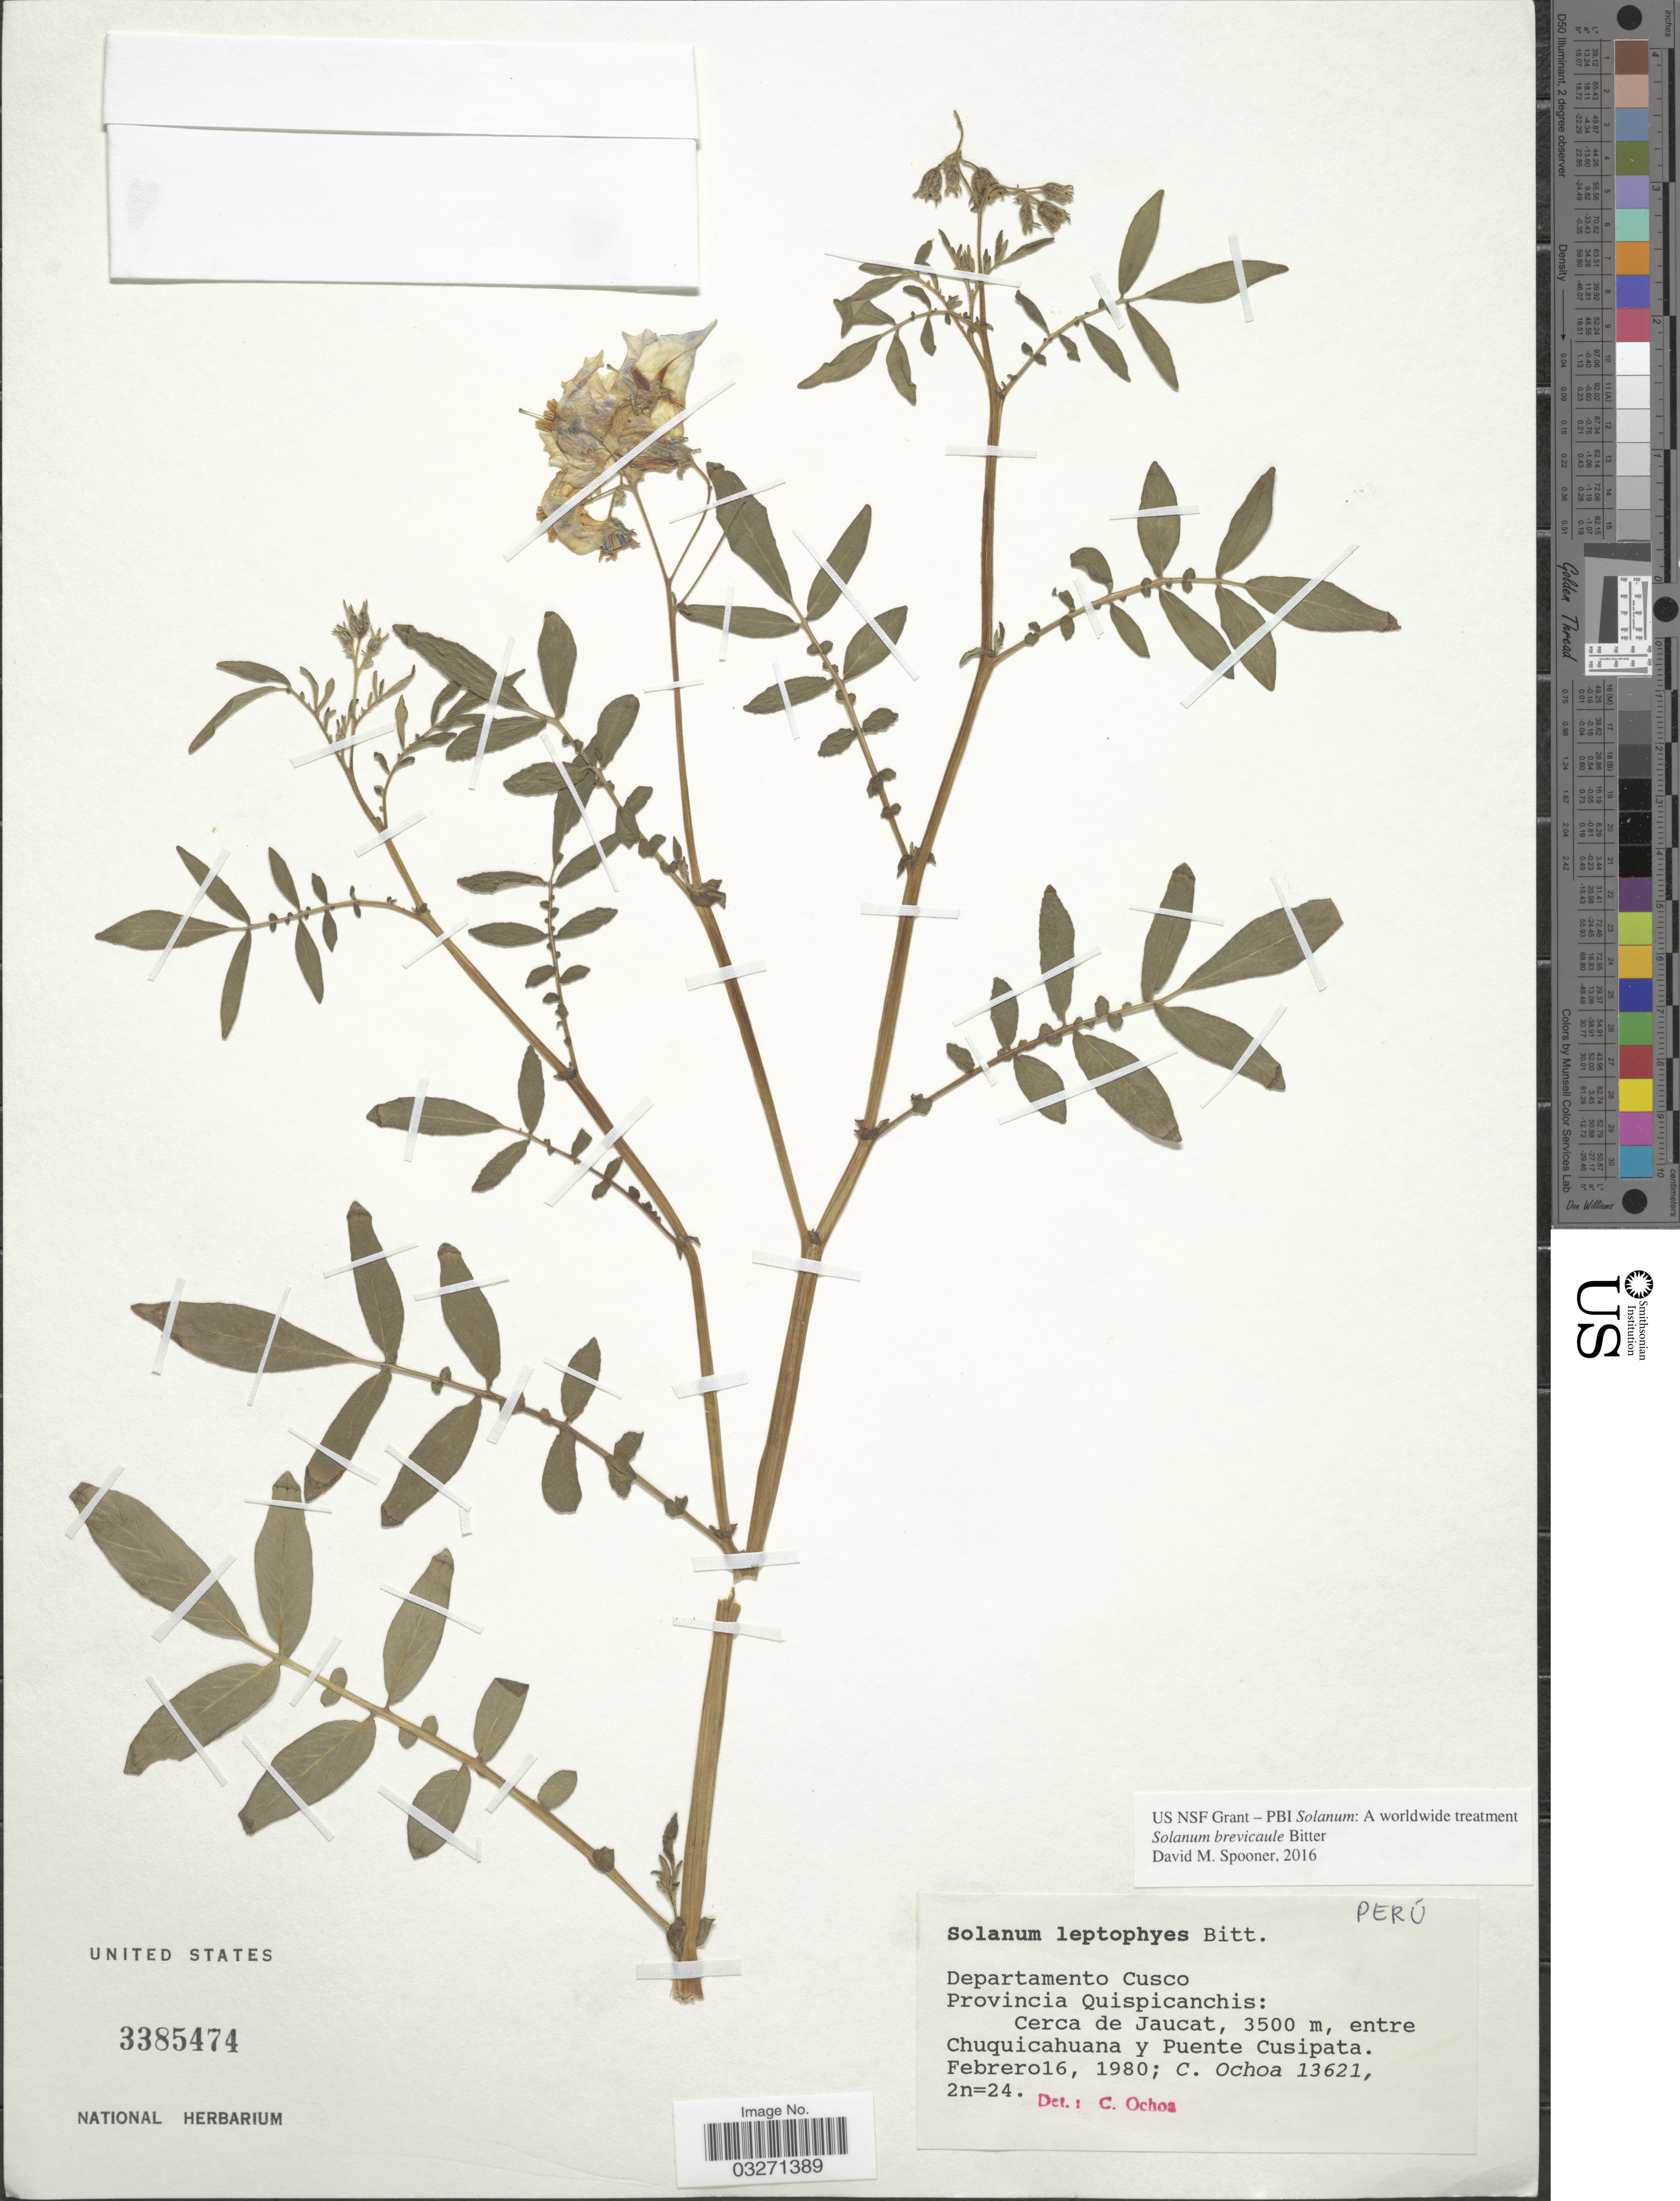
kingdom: Plantae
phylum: Tracheophyta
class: Magnoliopsida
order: Solanales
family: Solanaceae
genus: Solanum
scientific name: Solanum brevicaule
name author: Bitter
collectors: C. Ochoa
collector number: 13621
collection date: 1980-02-16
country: Peru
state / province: Cusco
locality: Departamento Cusco. Provincia Quispicanchis: Cerca de Jaucat, entre Chuquicahuana y Puente Cusipata.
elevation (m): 3500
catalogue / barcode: US 3385474